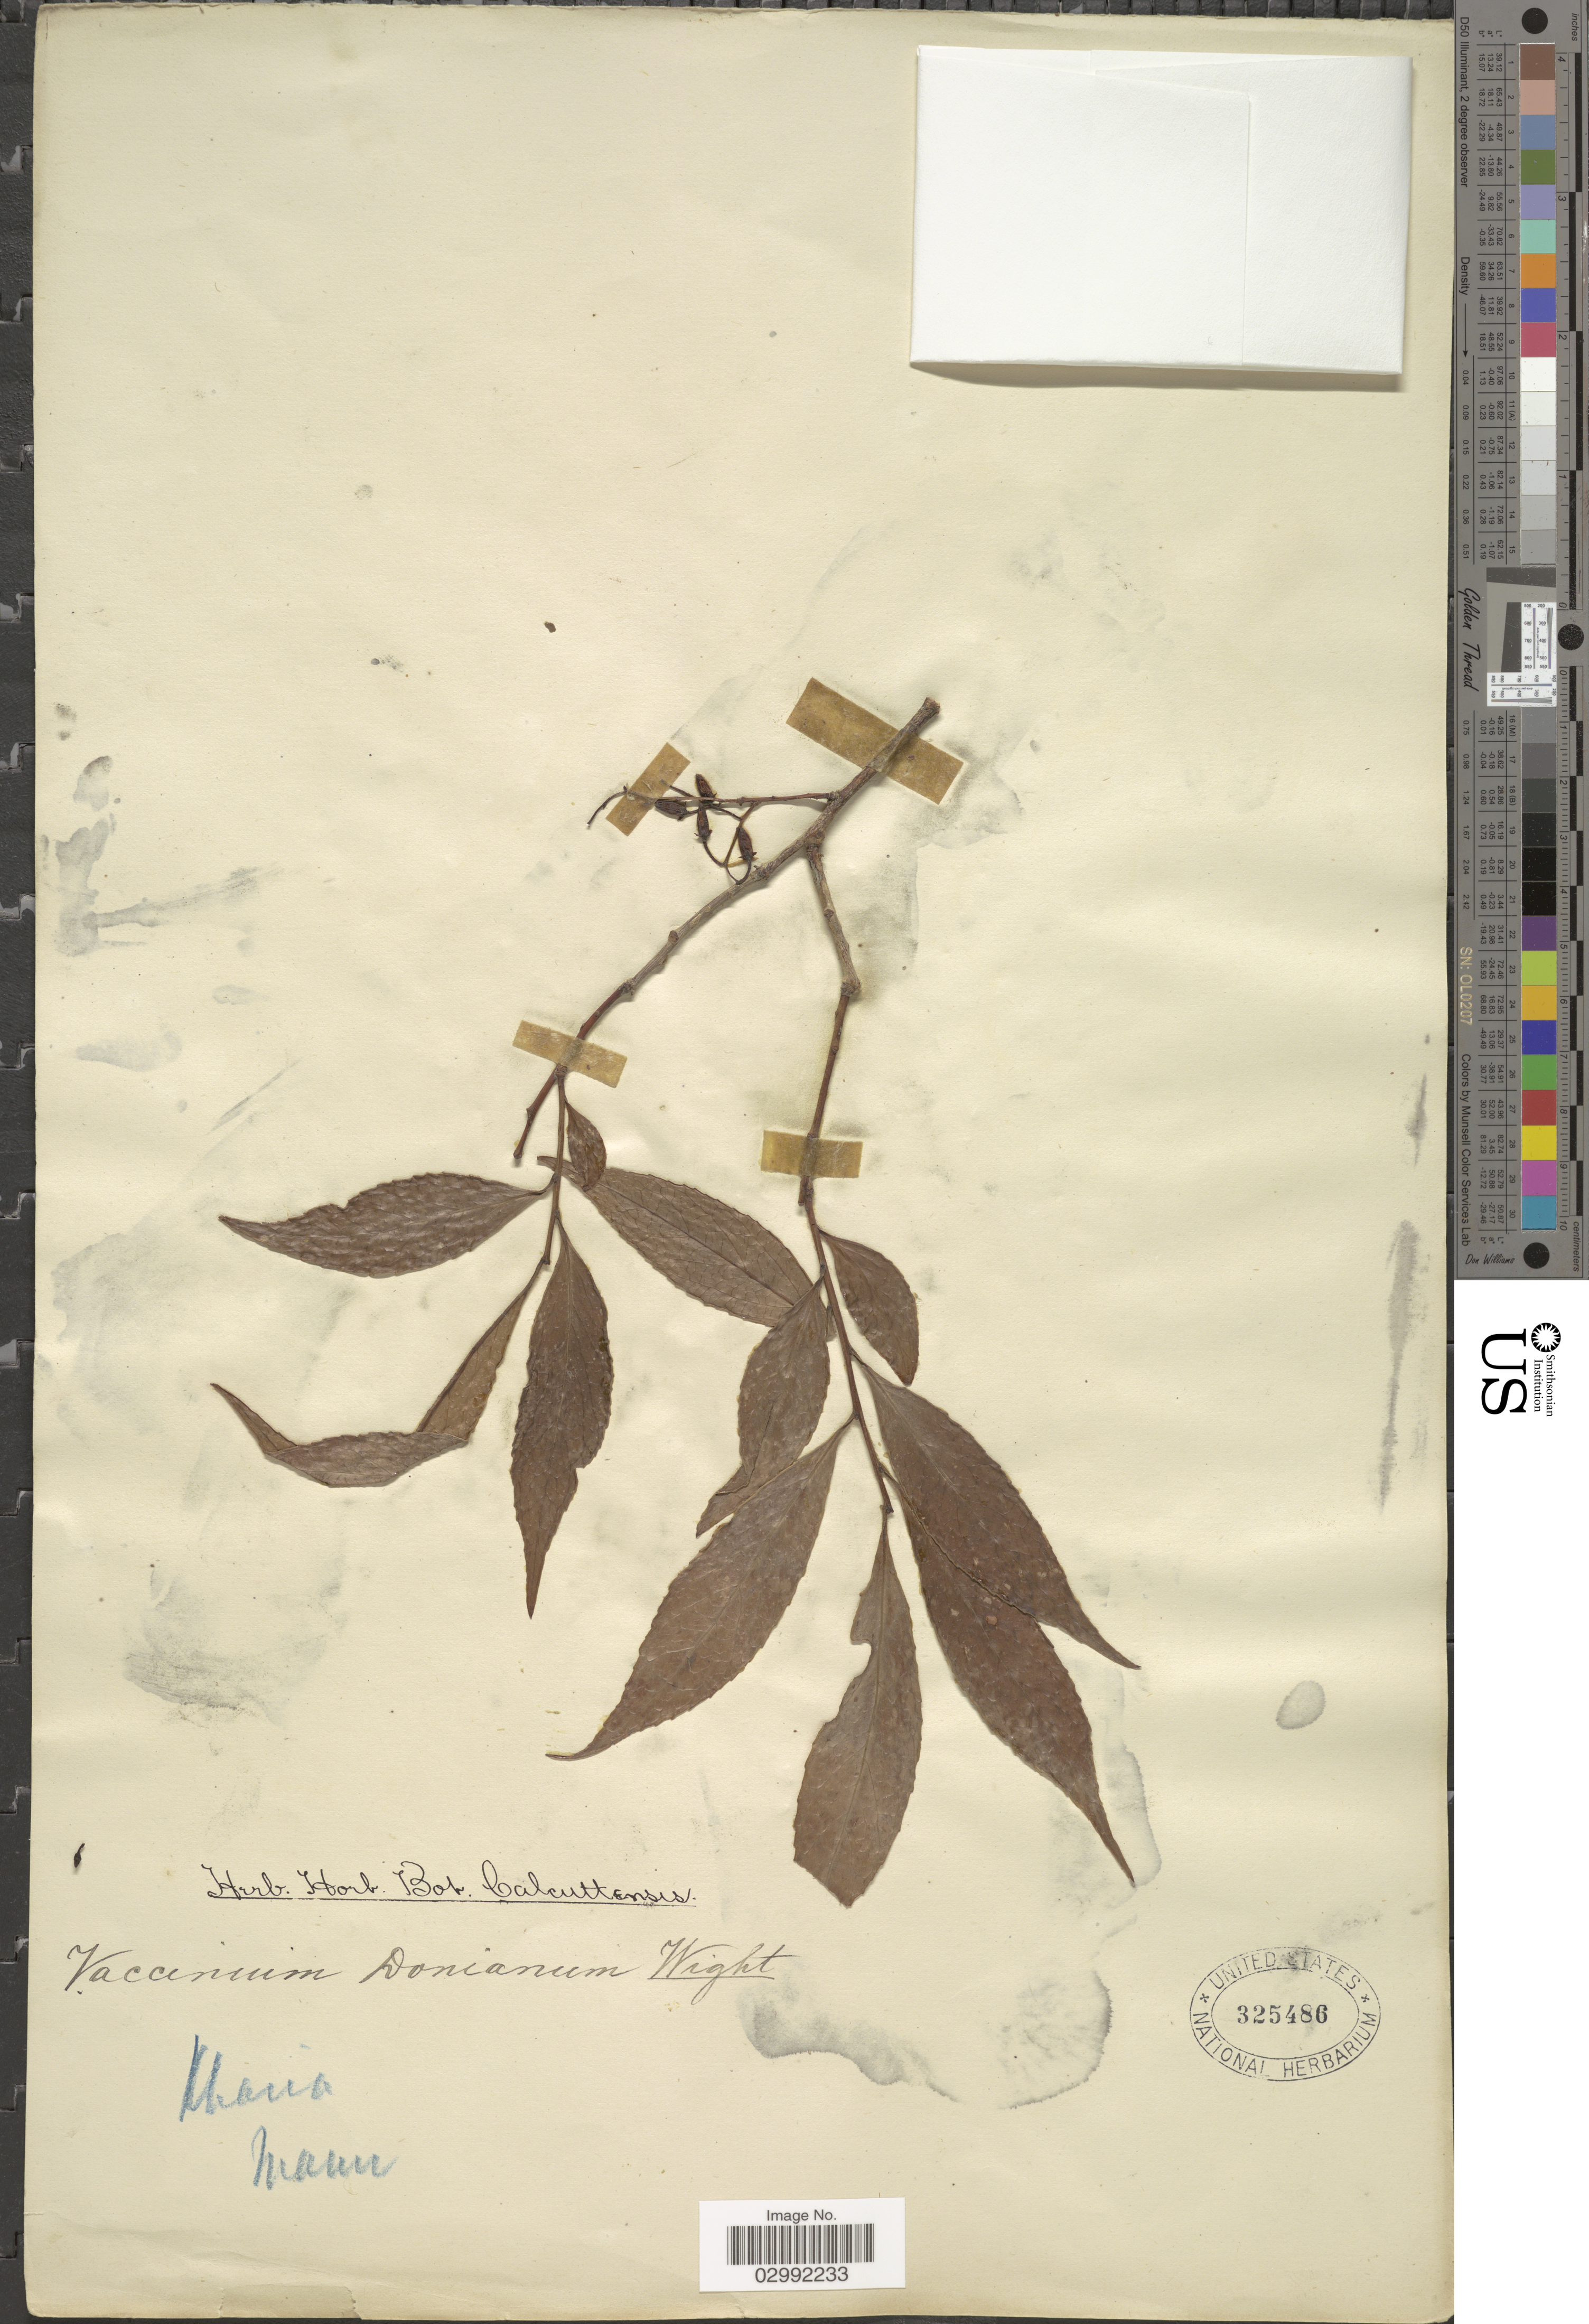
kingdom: Plantae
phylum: Tracheophyta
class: Magnoliopsida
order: Ericales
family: Ericaceae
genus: Vaccinium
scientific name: Vaccinium sprengelii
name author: (G. Don) Sleumer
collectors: ex Herb. Hort. Bot. Calcuttensis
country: India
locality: Khasia. Maun [interpreted].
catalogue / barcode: US 325486